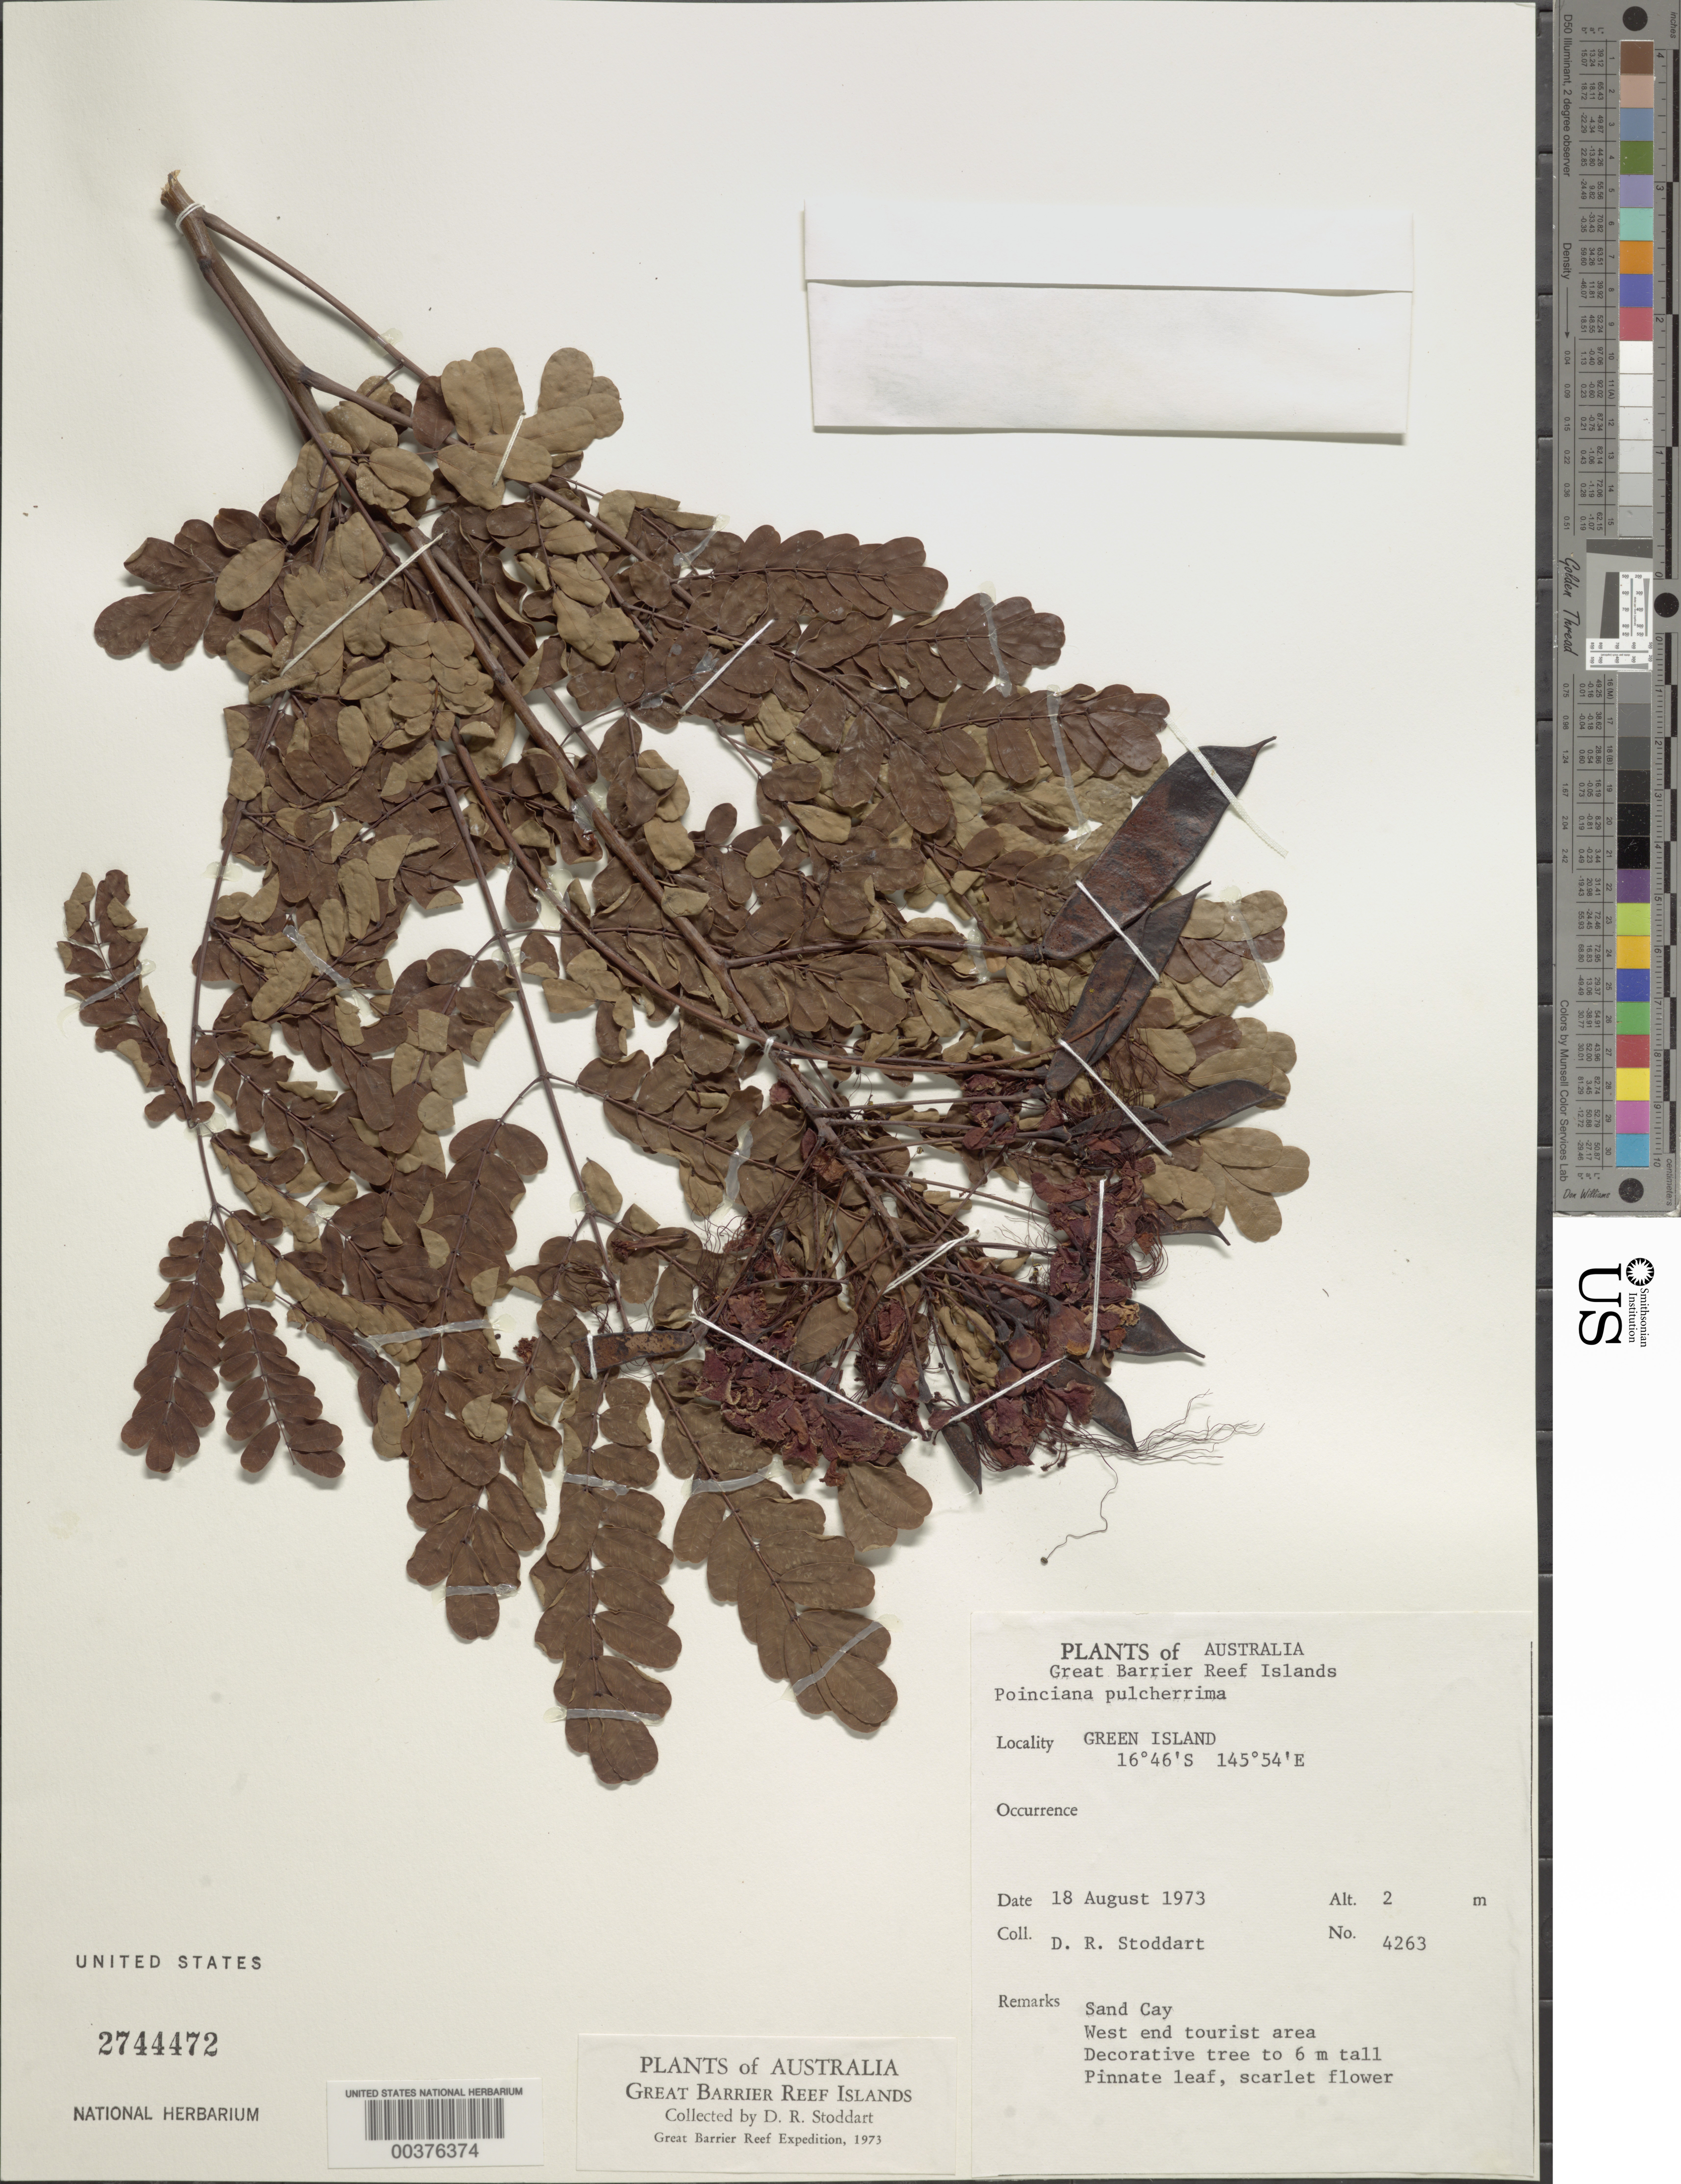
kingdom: Plantae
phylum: Tracheophyta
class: Magnoliopsida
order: Fabales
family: Fabaceae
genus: Delonix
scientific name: Delonix sp.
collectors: D. Stoddard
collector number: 4263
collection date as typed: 18 Aug 1973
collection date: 1973-08-18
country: Australia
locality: Green i., w end of tourist area; great barrier reef islands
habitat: Sand cay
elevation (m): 2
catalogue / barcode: US 2744472